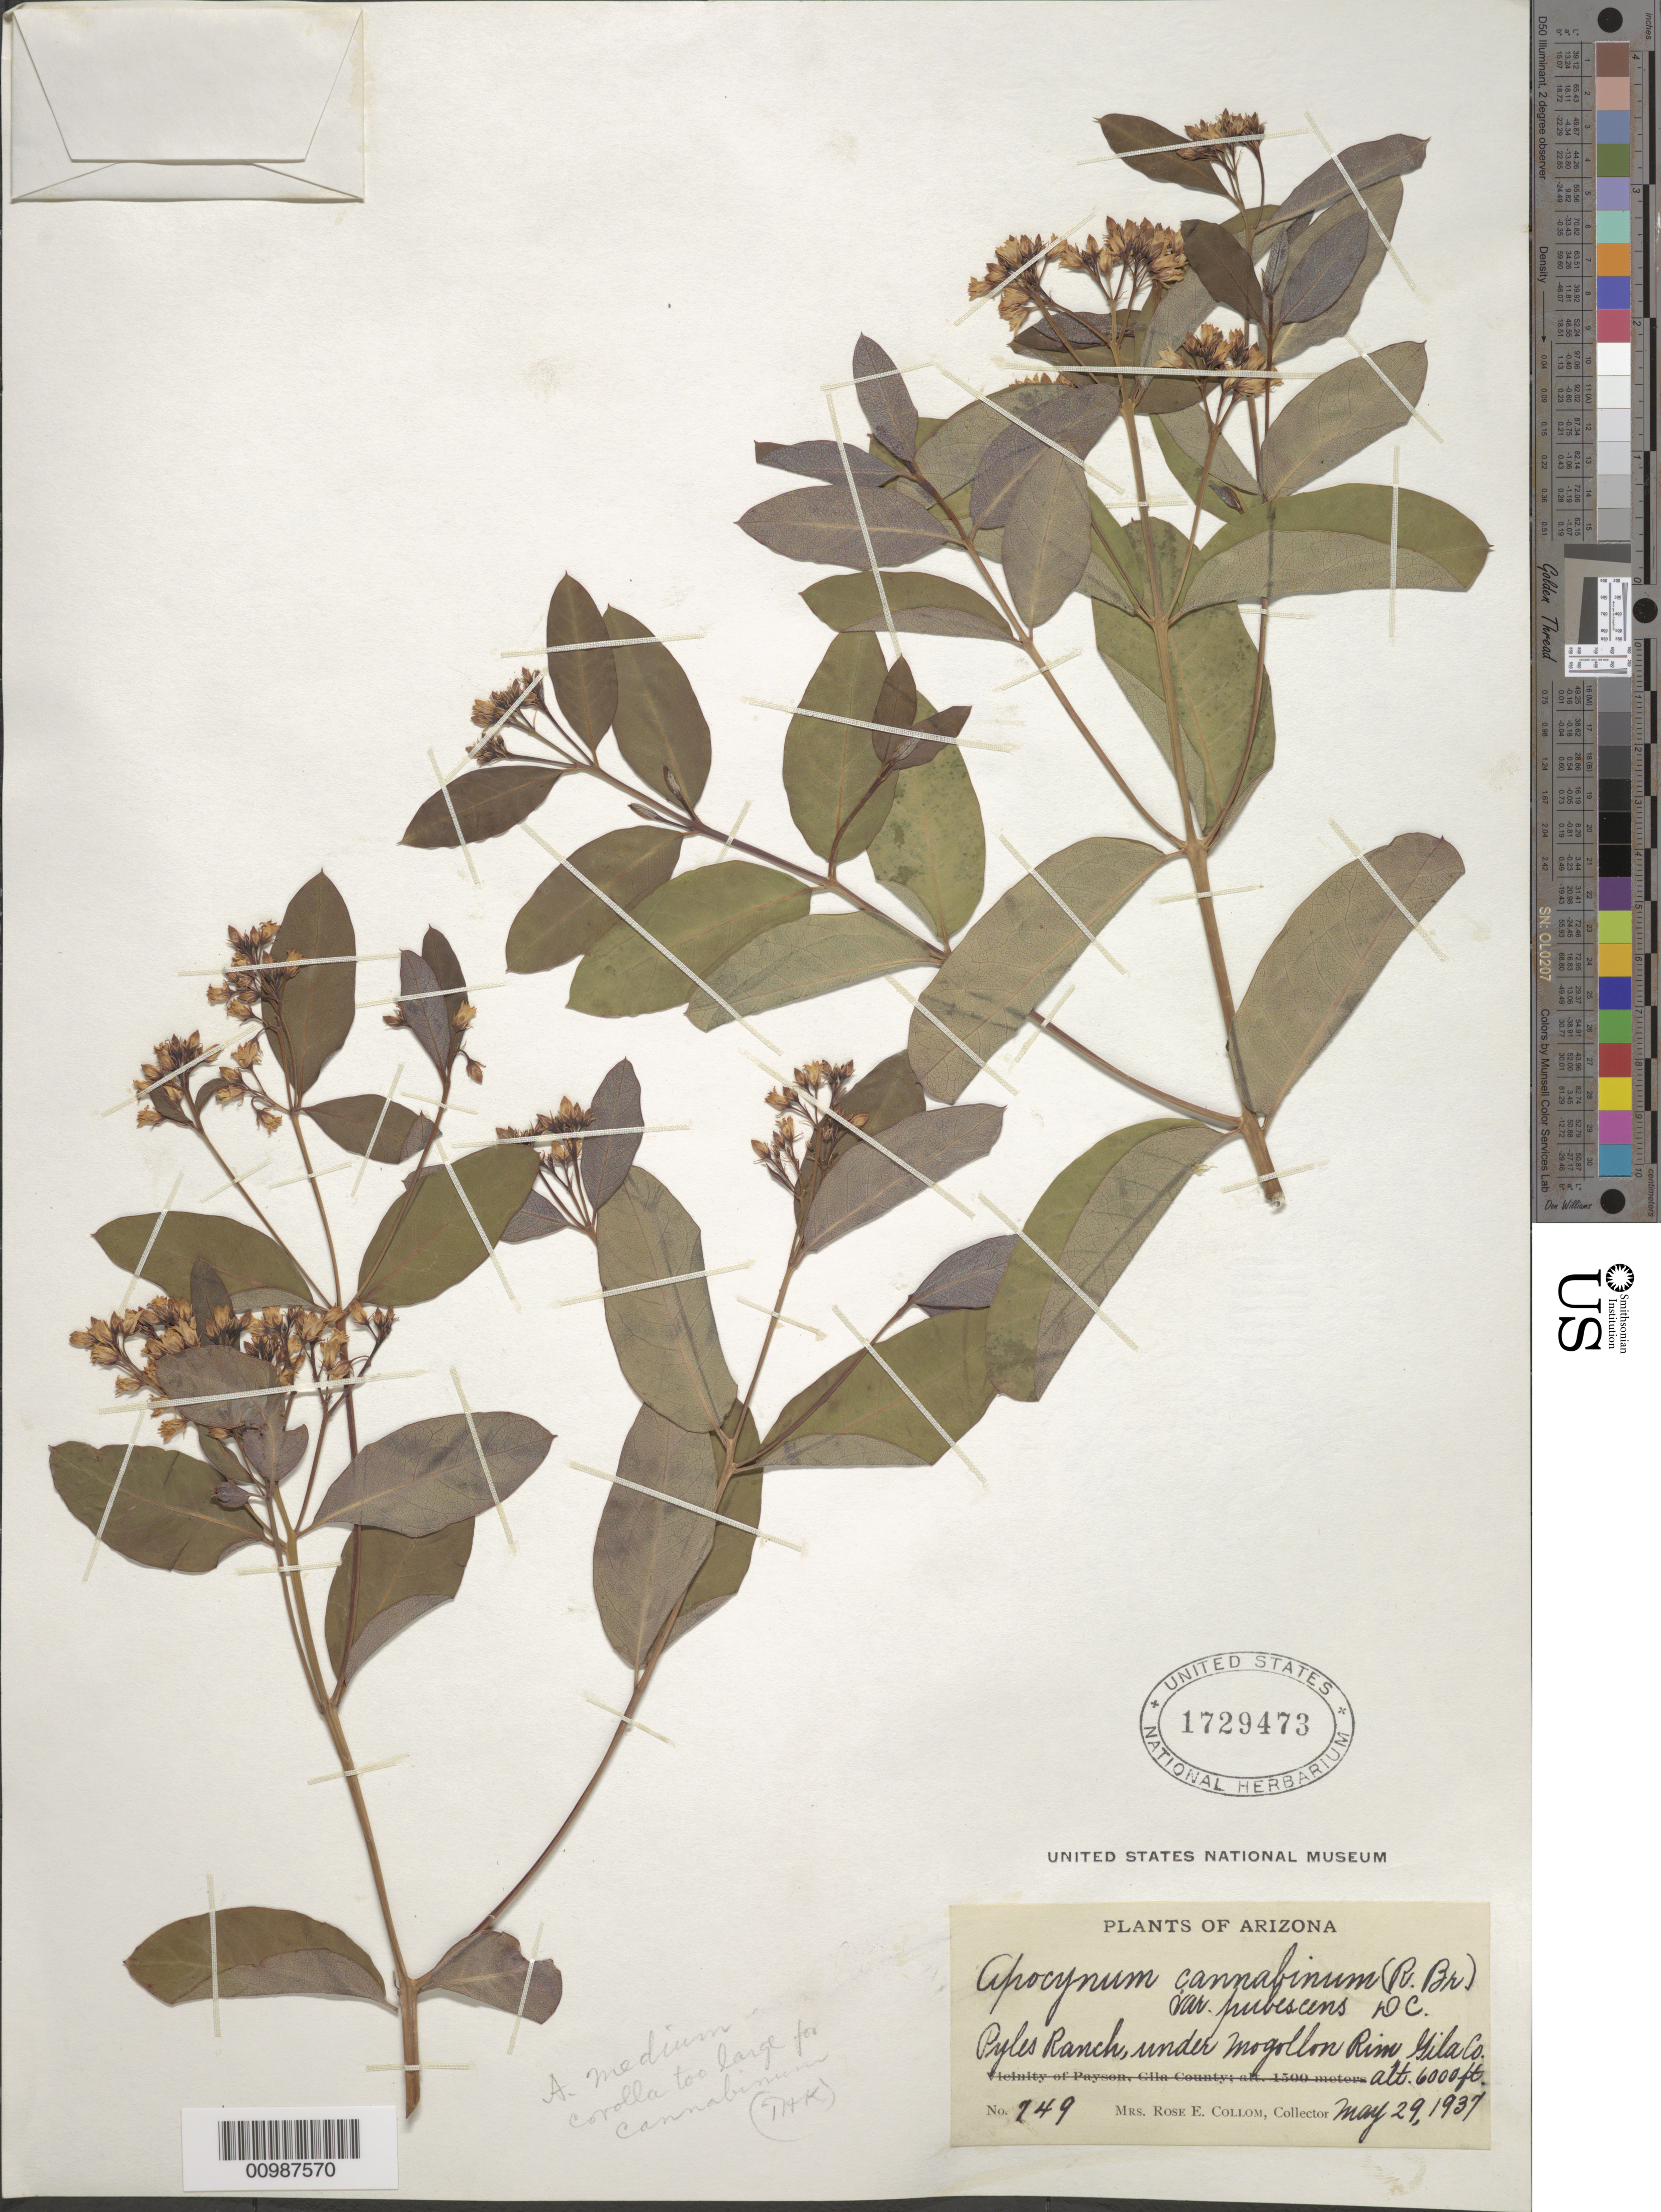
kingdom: Plantae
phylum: Tracheophyta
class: Magnoliopsida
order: Gentianales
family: Apocynaceae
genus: Apocynum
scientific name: Apocynum cannabinum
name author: L.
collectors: R. E. Collom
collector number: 749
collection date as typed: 29 May 1937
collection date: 1937-05-29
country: United States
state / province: Arizona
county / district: Gila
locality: Pyles Ranch under Mogollon Rim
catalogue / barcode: US 1729473